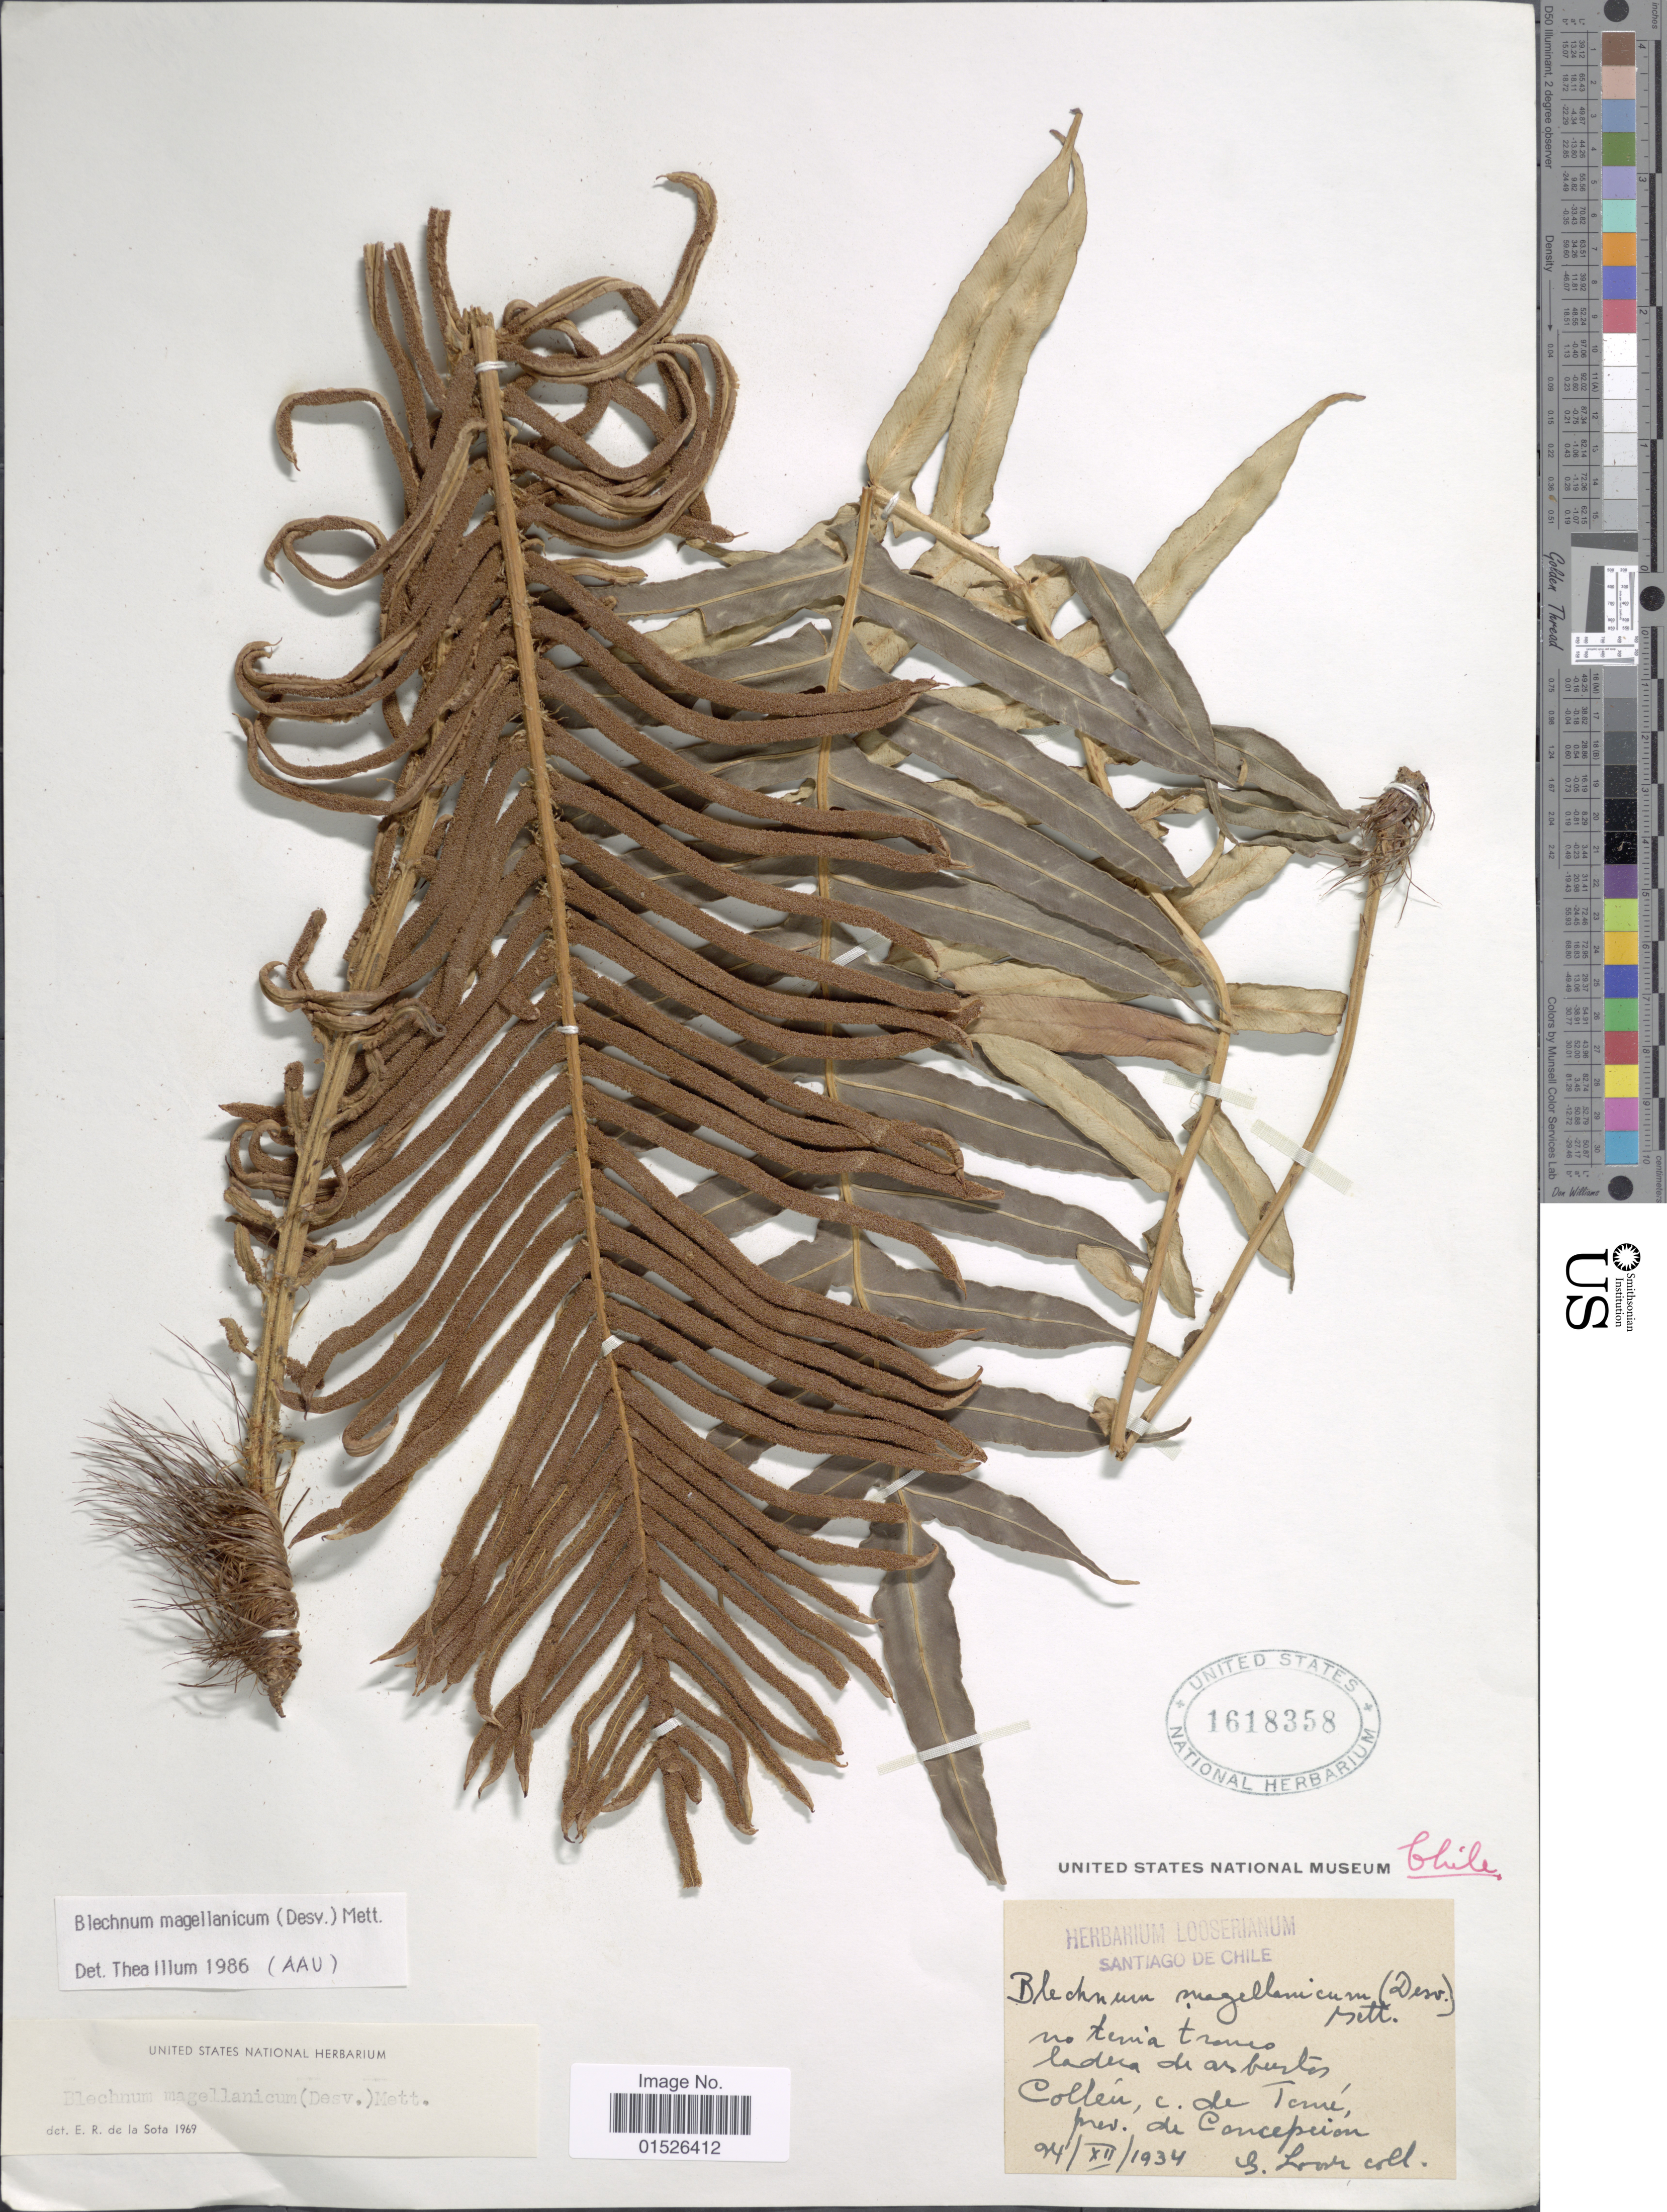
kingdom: Plantae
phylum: Tracheophyta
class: Polypodiopsida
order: Polypodiales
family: Blechnaceae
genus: Blechnum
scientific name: Blechnum magellanicum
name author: Mett.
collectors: G. Looser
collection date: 1934-12-24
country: Chile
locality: Colleu, c. de Torne prov. de Concepcion.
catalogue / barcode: US 1618358